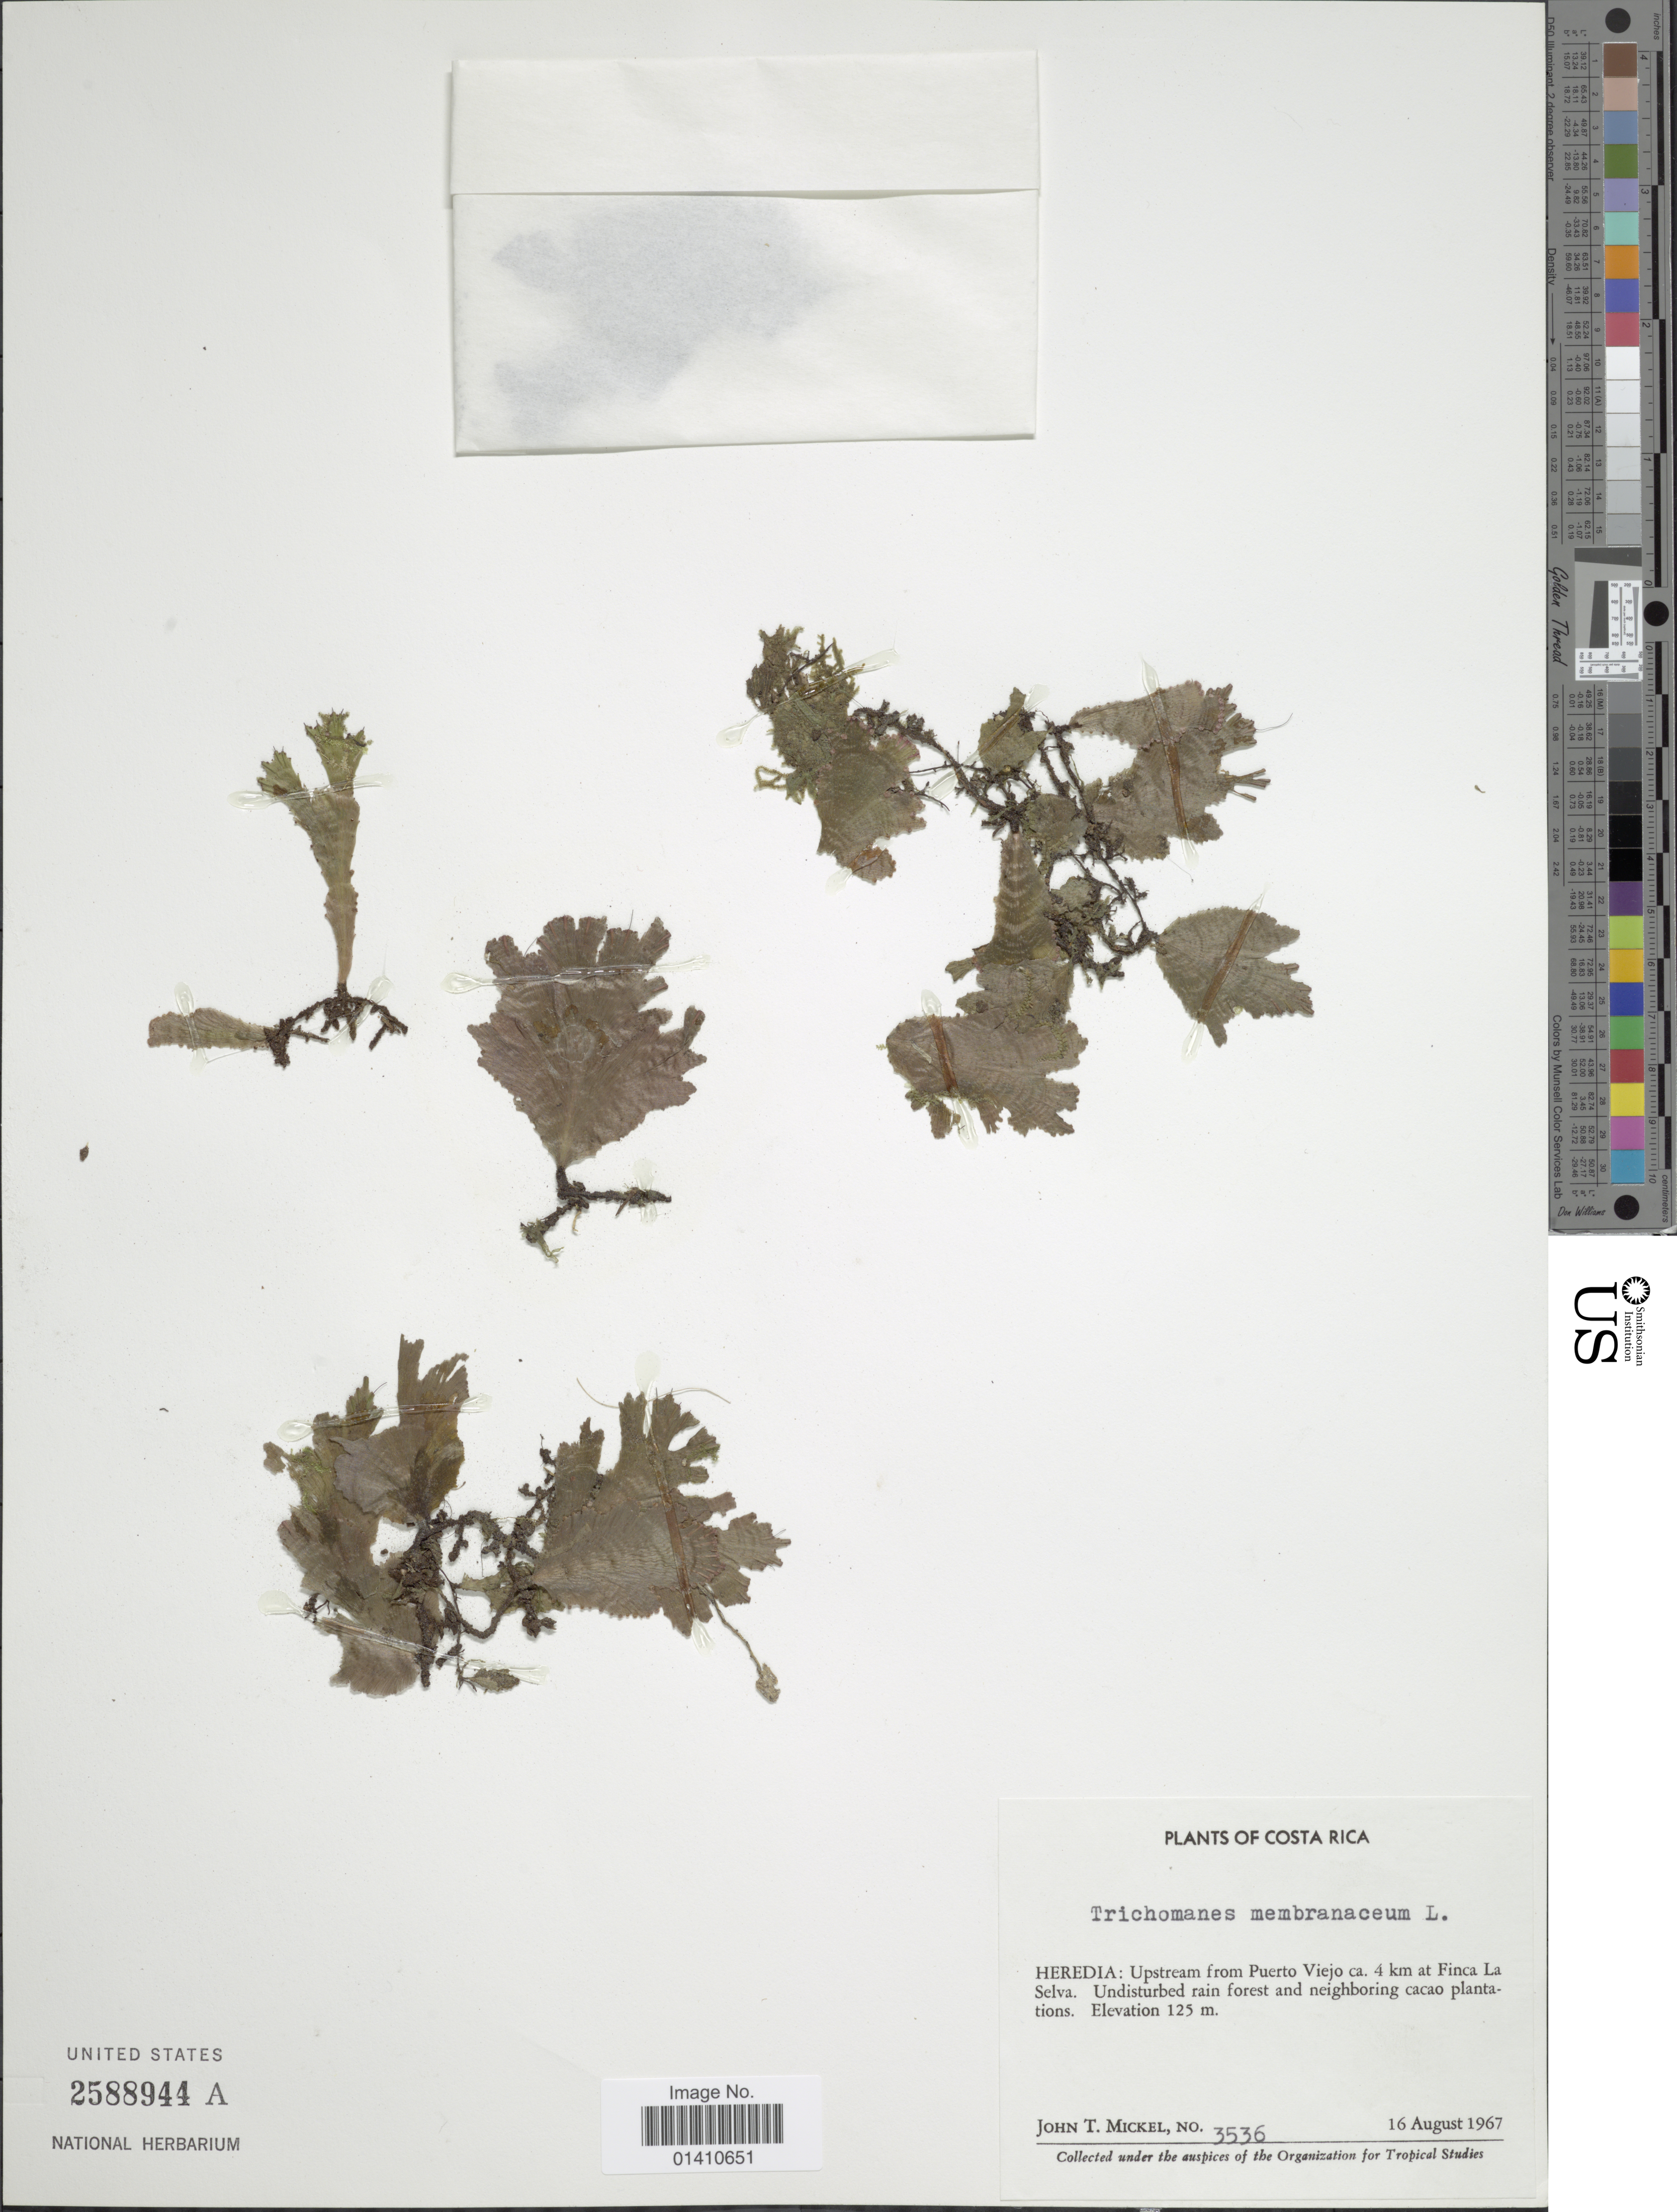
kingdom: Plantae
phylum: Tracheophyta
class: Polypodiopsida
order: Hymenophyllales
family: Hymenophyllaceae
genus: Didymoglossum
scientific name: Didymoglossum membranaceum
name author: (L.) Vareschi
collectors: J. T. Mickel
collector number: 3536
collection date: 1967-08-16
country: Costa Rica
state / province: Heredia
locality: Upstream from Puerto Viejo, 4 km at Finca La Selva. Undisturbed rain forest and neighboring cacao plantations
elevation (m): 125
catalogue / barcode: US 2588944A